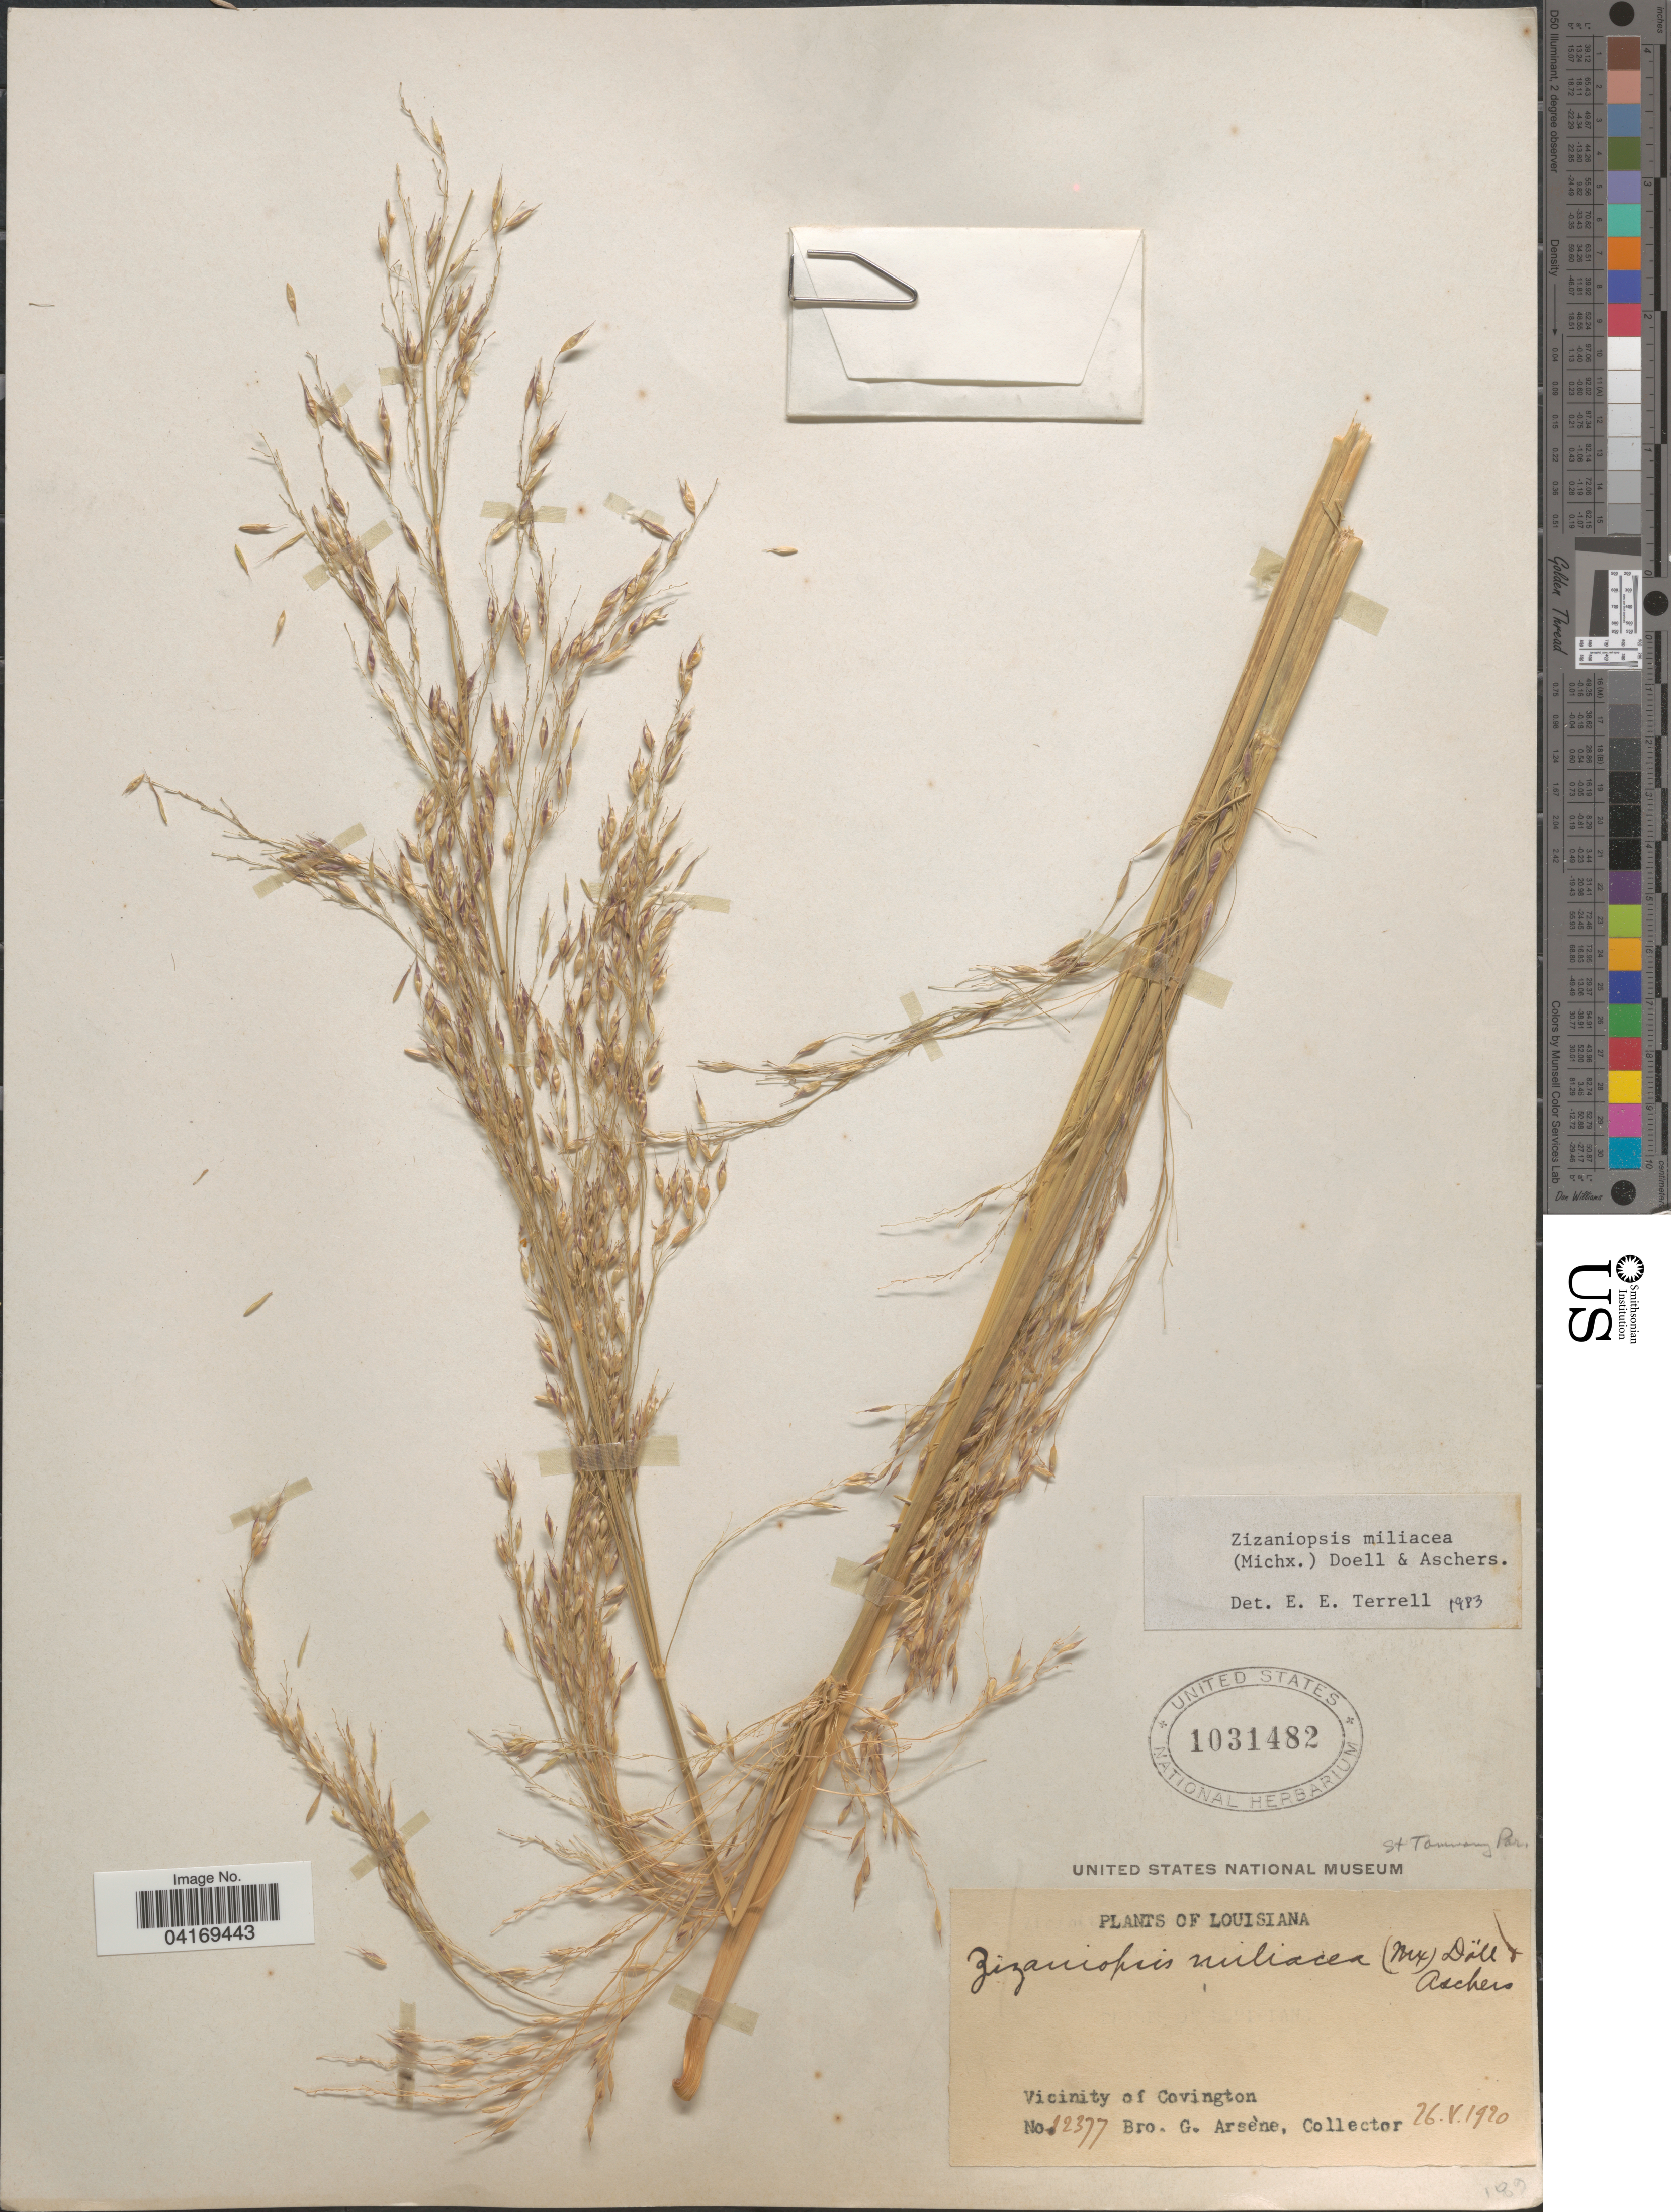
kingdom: Plantae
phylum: Tracheophyta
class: Liliopsida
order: Poales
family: Poaceae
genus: Zizaniopsis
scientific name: Zizaniopsis miliacea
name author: (Michx.) Döll & Asch.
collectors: Bro. G. Arsène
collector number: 12377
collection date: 1920-05-26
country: United States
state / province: Louisiana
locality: St Tammany Par. Vicinity of Covington.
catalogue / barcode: US 1031482